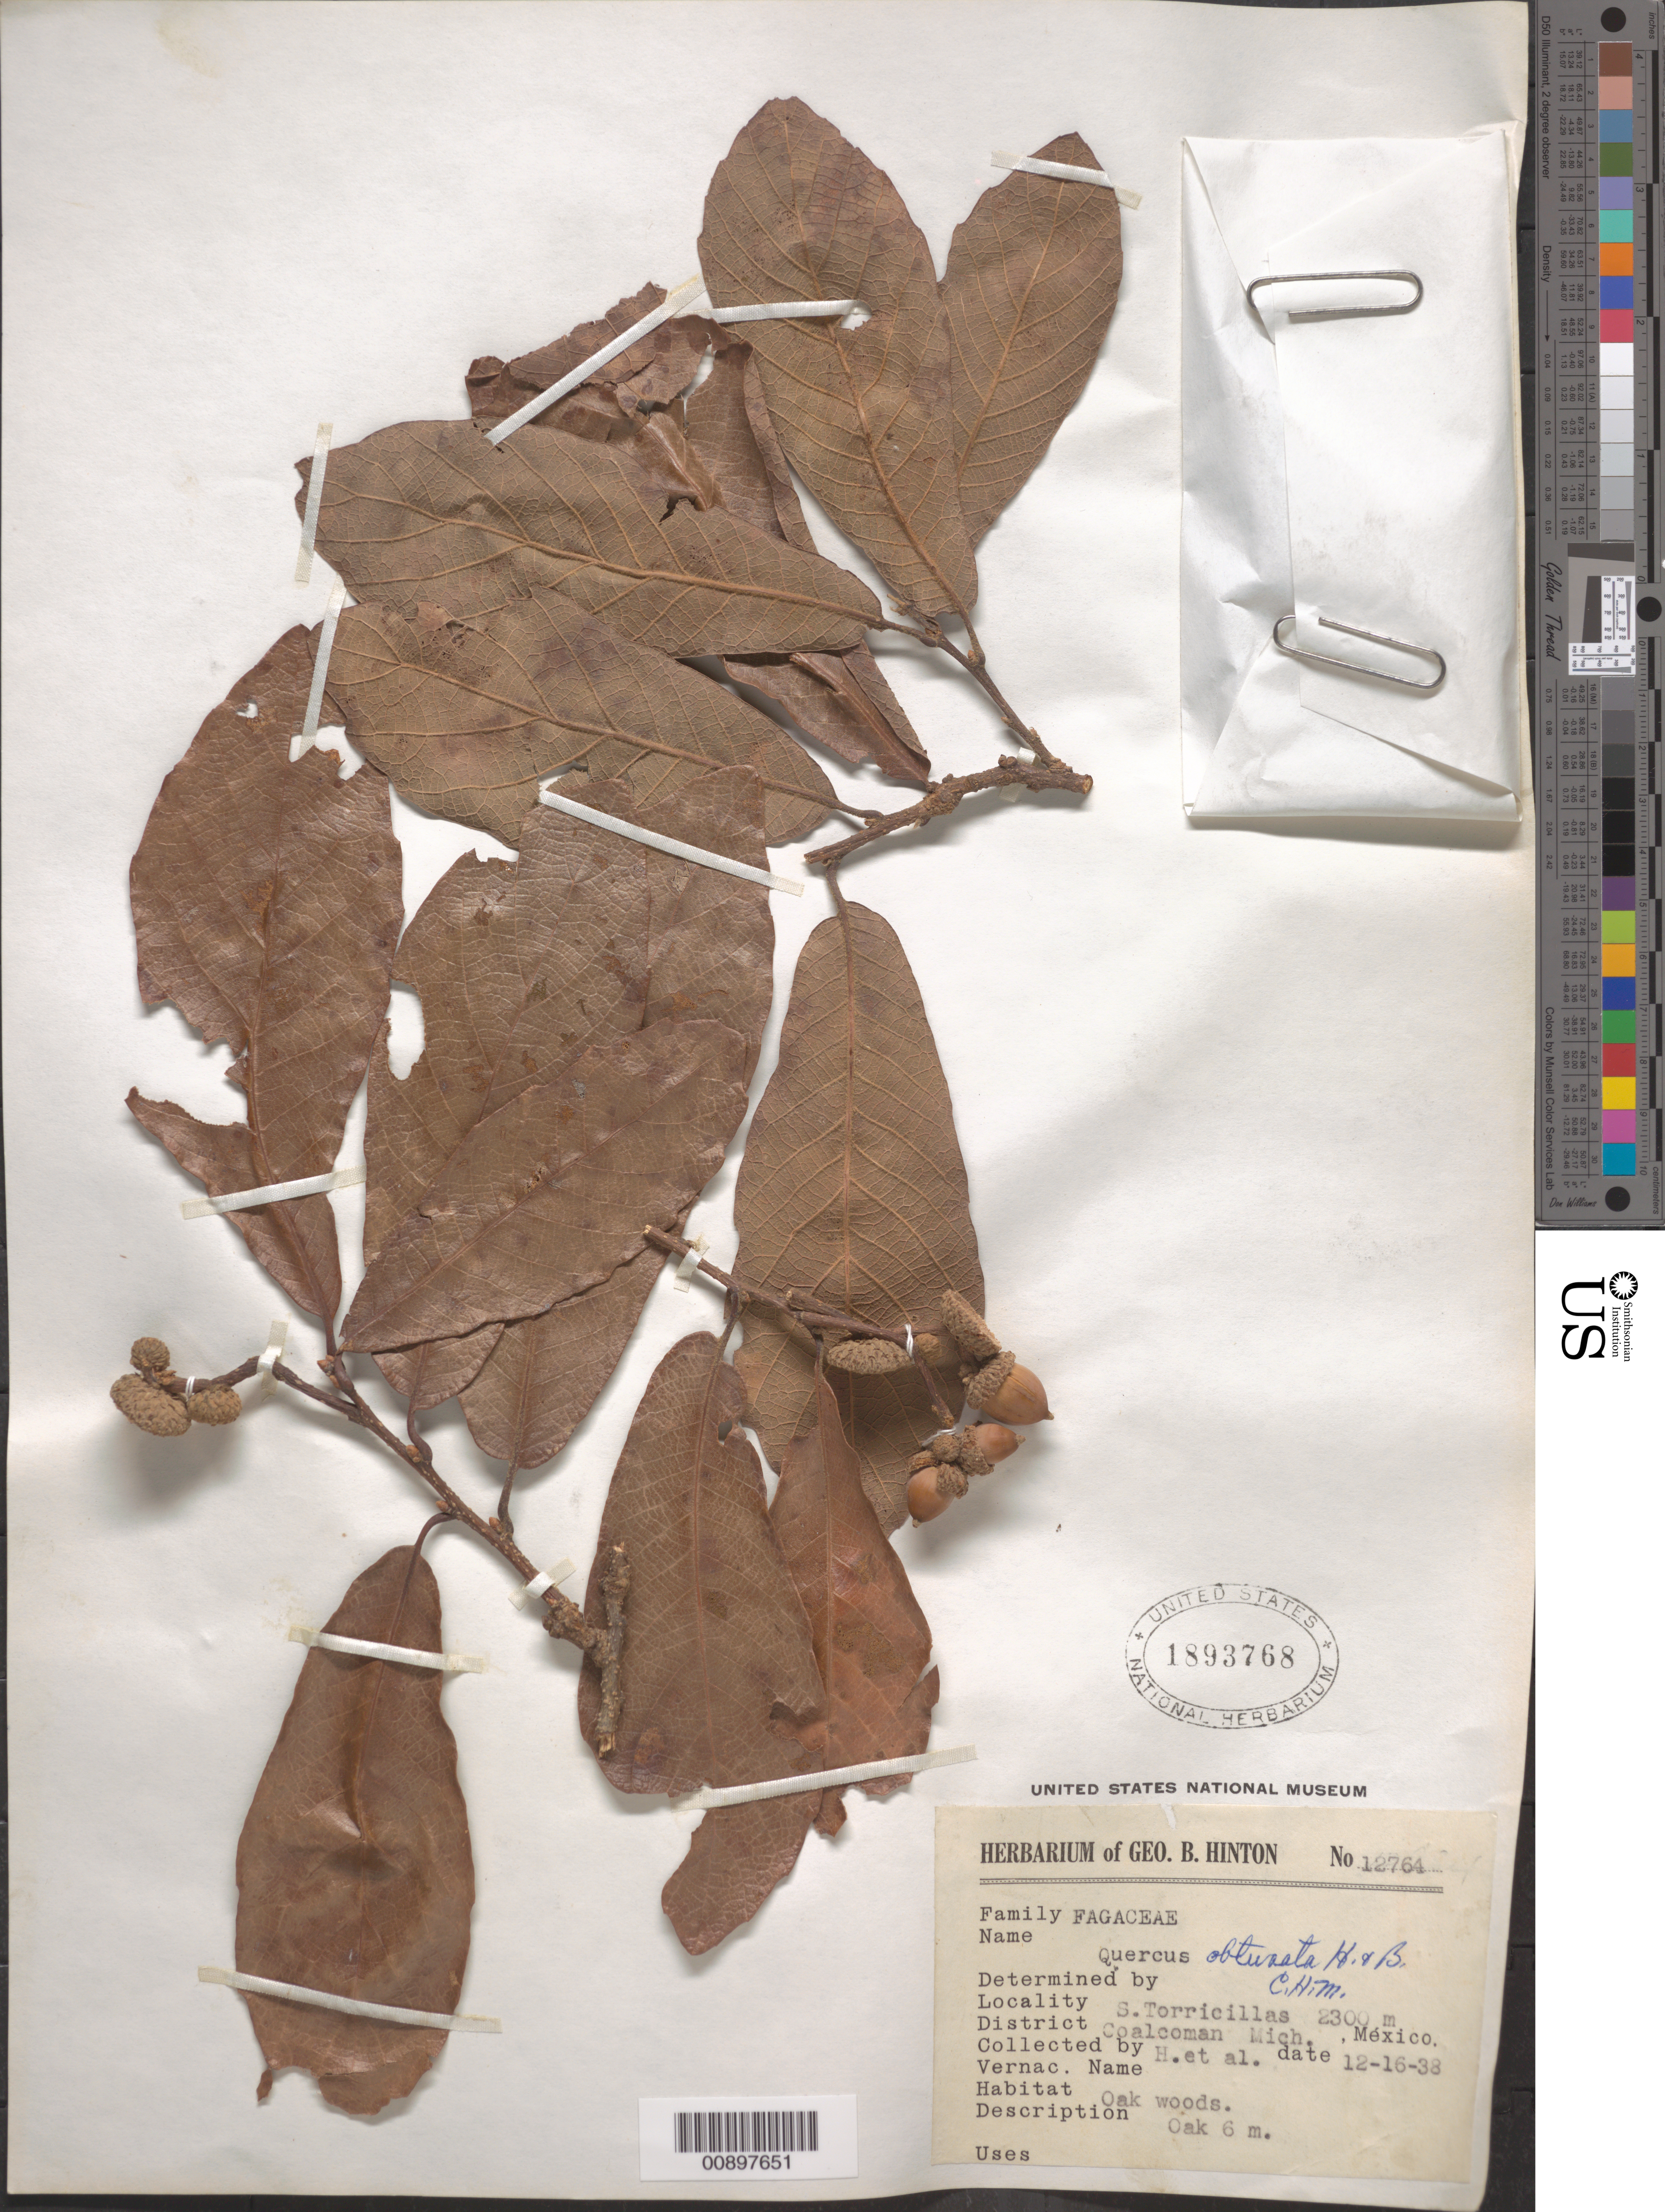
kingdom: Plantae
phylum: Tracheophyta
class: Magnoliopsida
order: Fagales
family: Fagaceae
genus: Quercus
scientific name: Quercus obtusata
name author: Humb. & Bonpl.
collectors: G. B. Hinton & et al.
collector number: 12764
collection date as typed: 16 Dec 1938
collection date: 1938-12-16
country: Mexico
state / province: Michoacán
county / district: Coalcomán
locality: Sierra Torricillas, District Coalcomán, Michoacán.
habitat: Oak woods.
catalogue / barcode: US 1893768